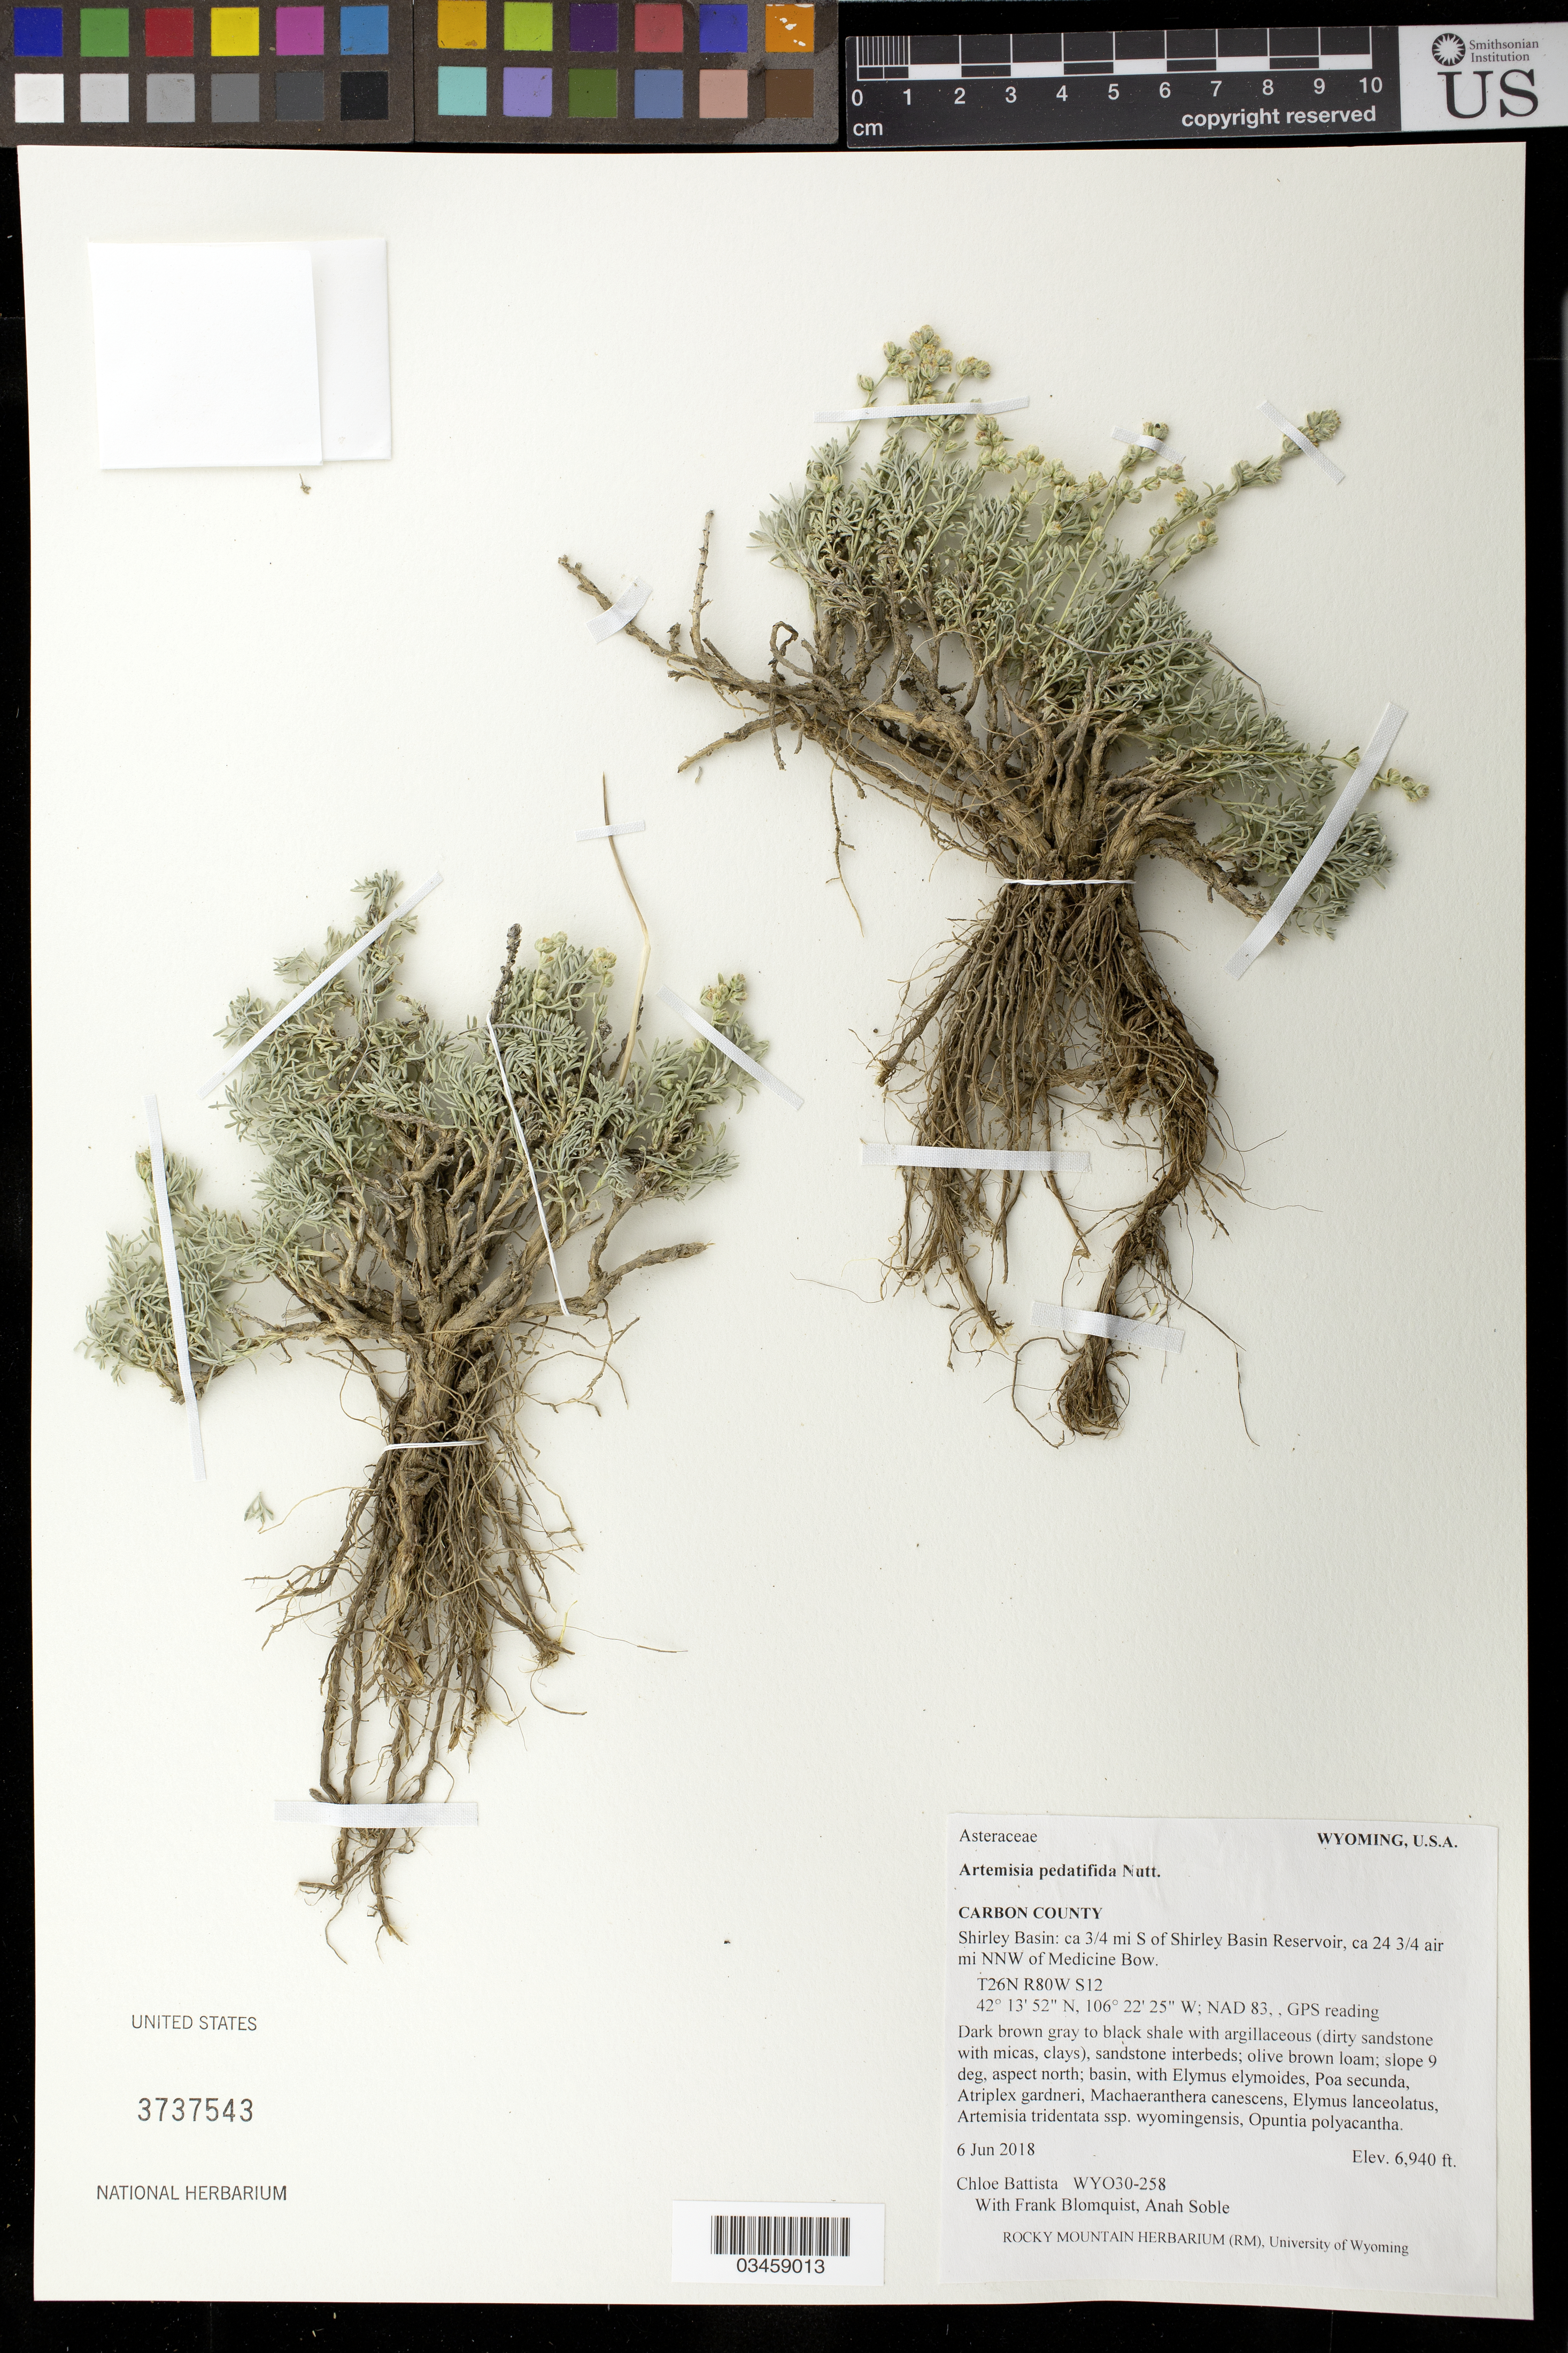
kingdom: Plantae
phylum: Tracheophyta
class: Magnoliopsida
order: Asterales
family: Asteraceae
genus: Artemisia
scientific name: Artemisia pedatifida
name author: Nutt.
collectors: C. Battista, A. Soble & F. Blomquist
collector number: WY030-258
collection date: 2018-06-06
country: United States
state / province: Wyoming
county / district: Carbon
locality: Shirley Basin, 3/4 mi. S of Shirley Basin Resrvoir, 24 3/4 air mi. NNW of Medicine Bow.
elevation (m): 2115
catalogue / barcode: US 3737543